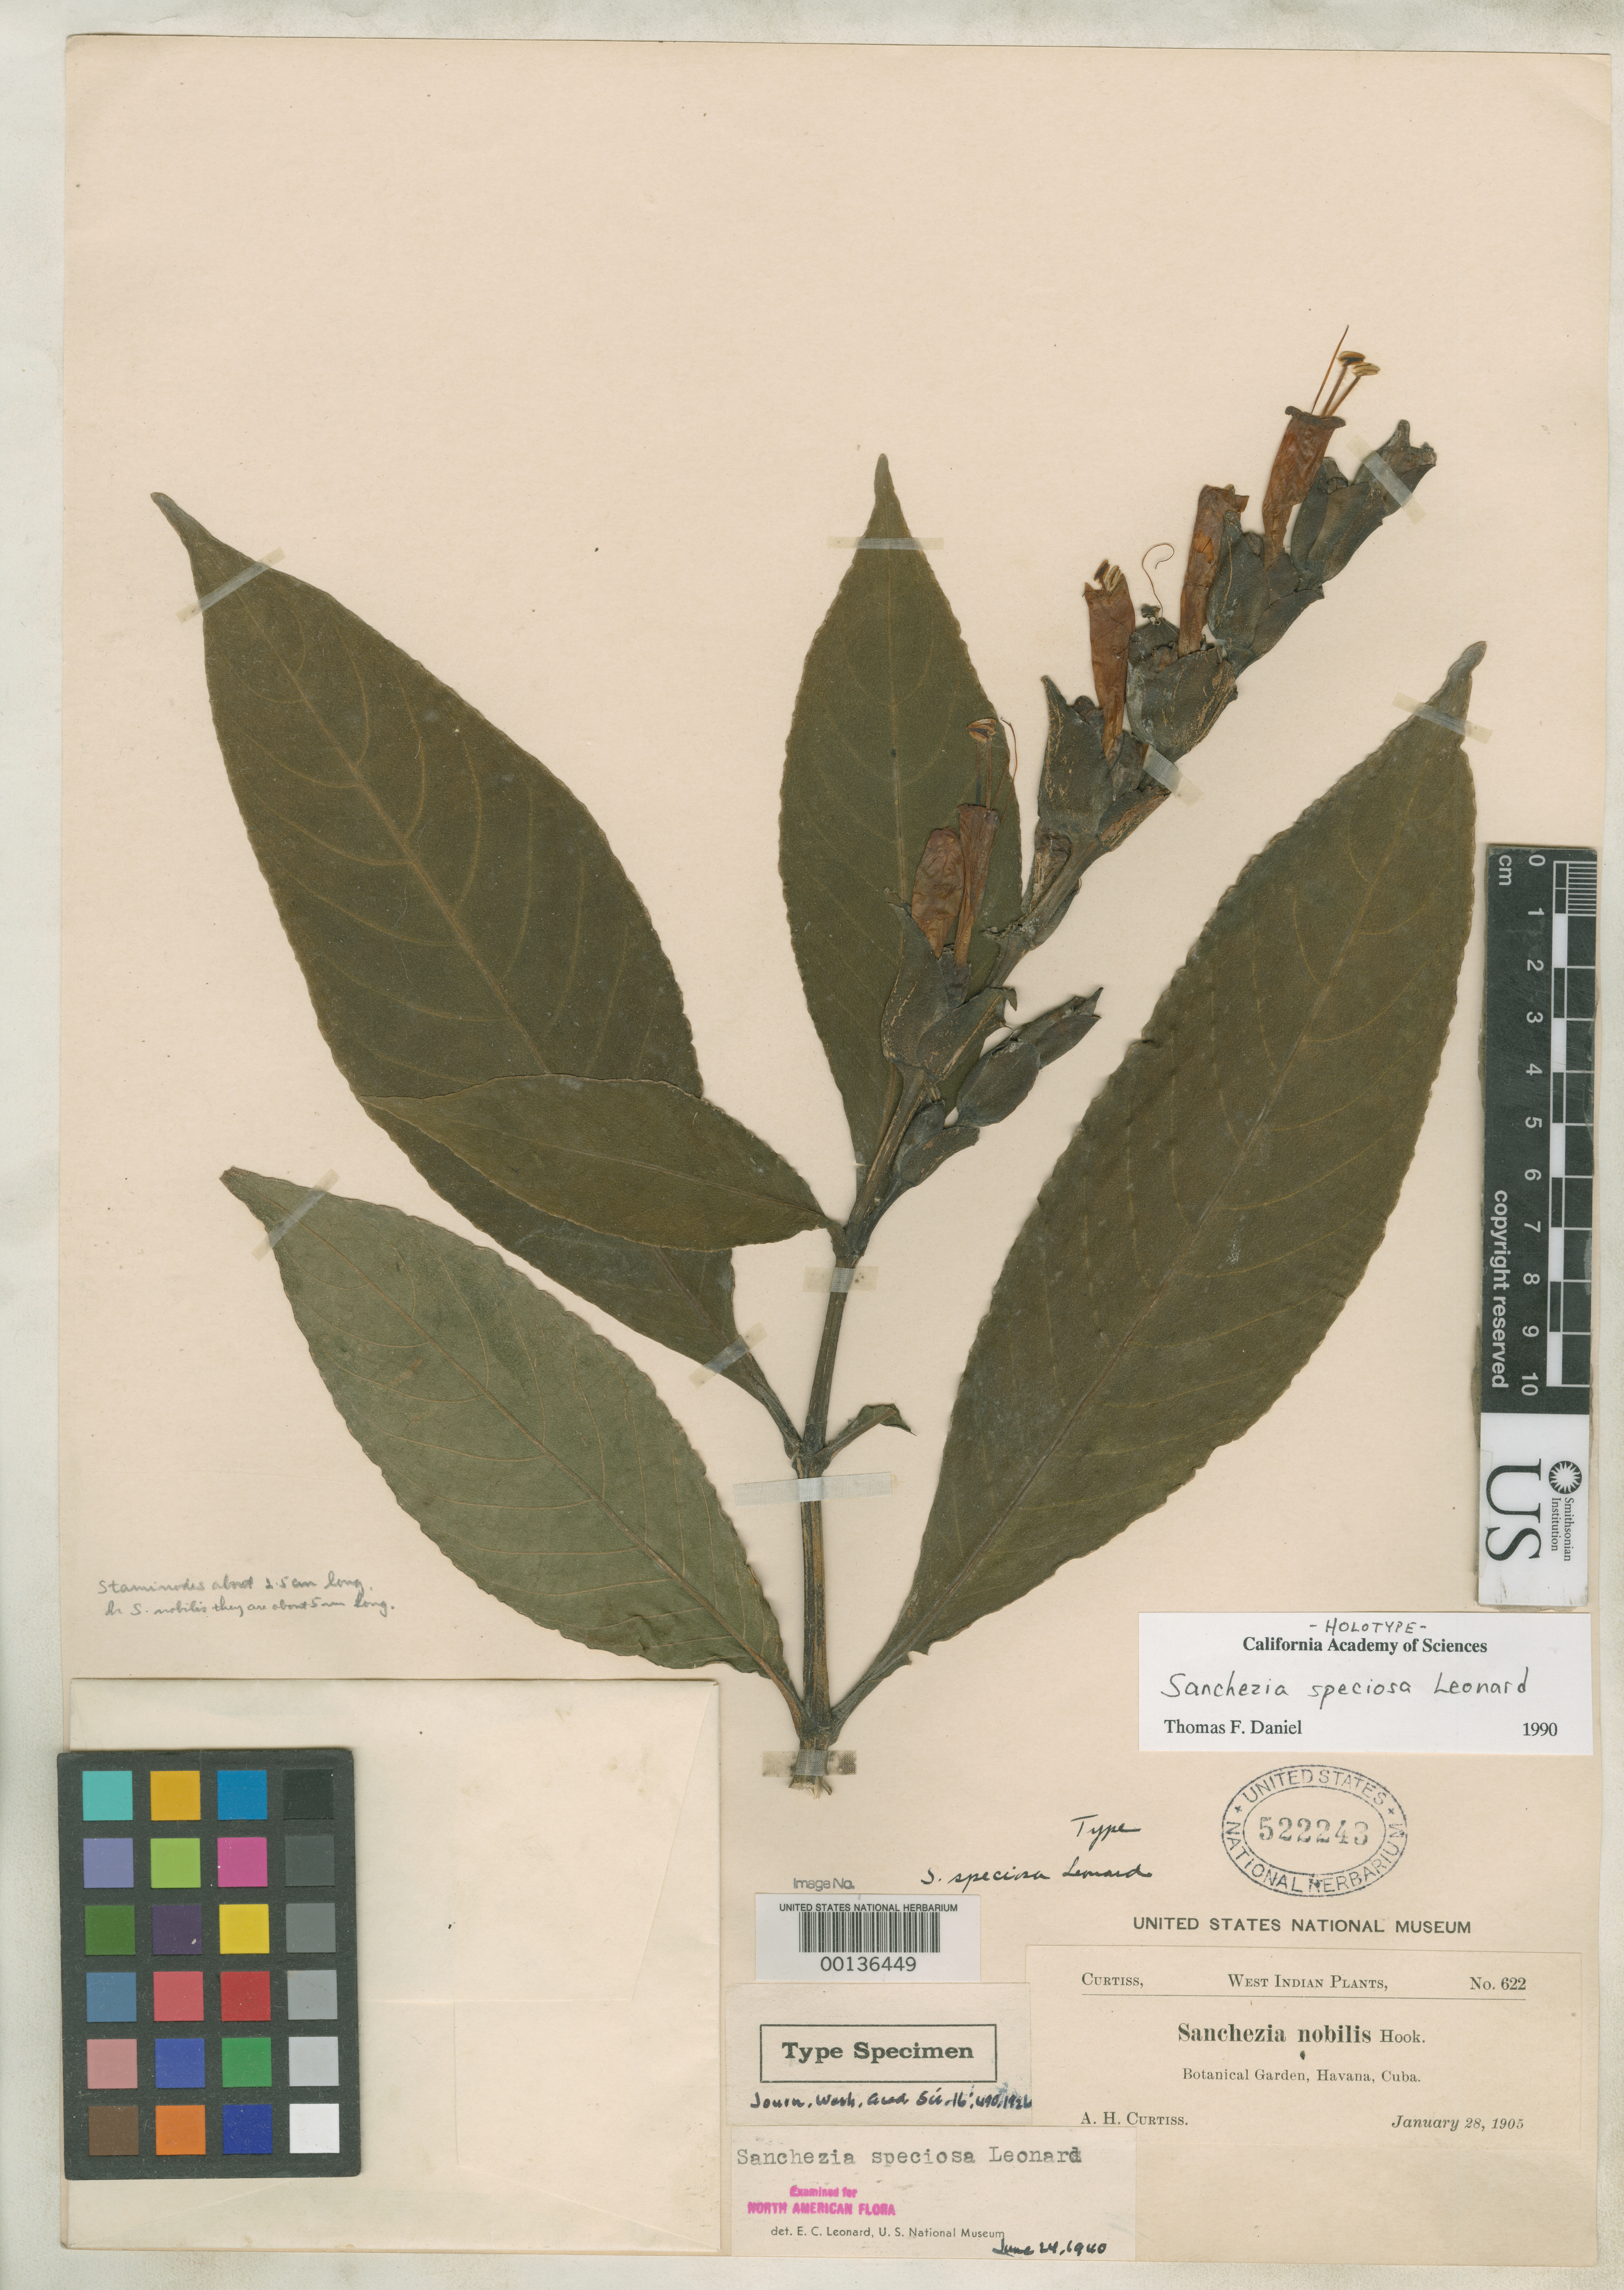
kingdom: Plantae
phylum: Tracheophyta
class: Magnoliopsida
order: Lamiales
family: Acanthaceae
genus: Sanchezia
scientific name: Sanchezia speciosa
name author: Leonard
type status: Holotype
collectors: A. H. Curtiss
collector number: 622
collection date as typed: Jan 1905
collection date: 1905-01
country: Cuba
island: Greater Antilles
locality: "Collected in the Bot. Garden of Havanna".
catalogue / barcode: US 522243